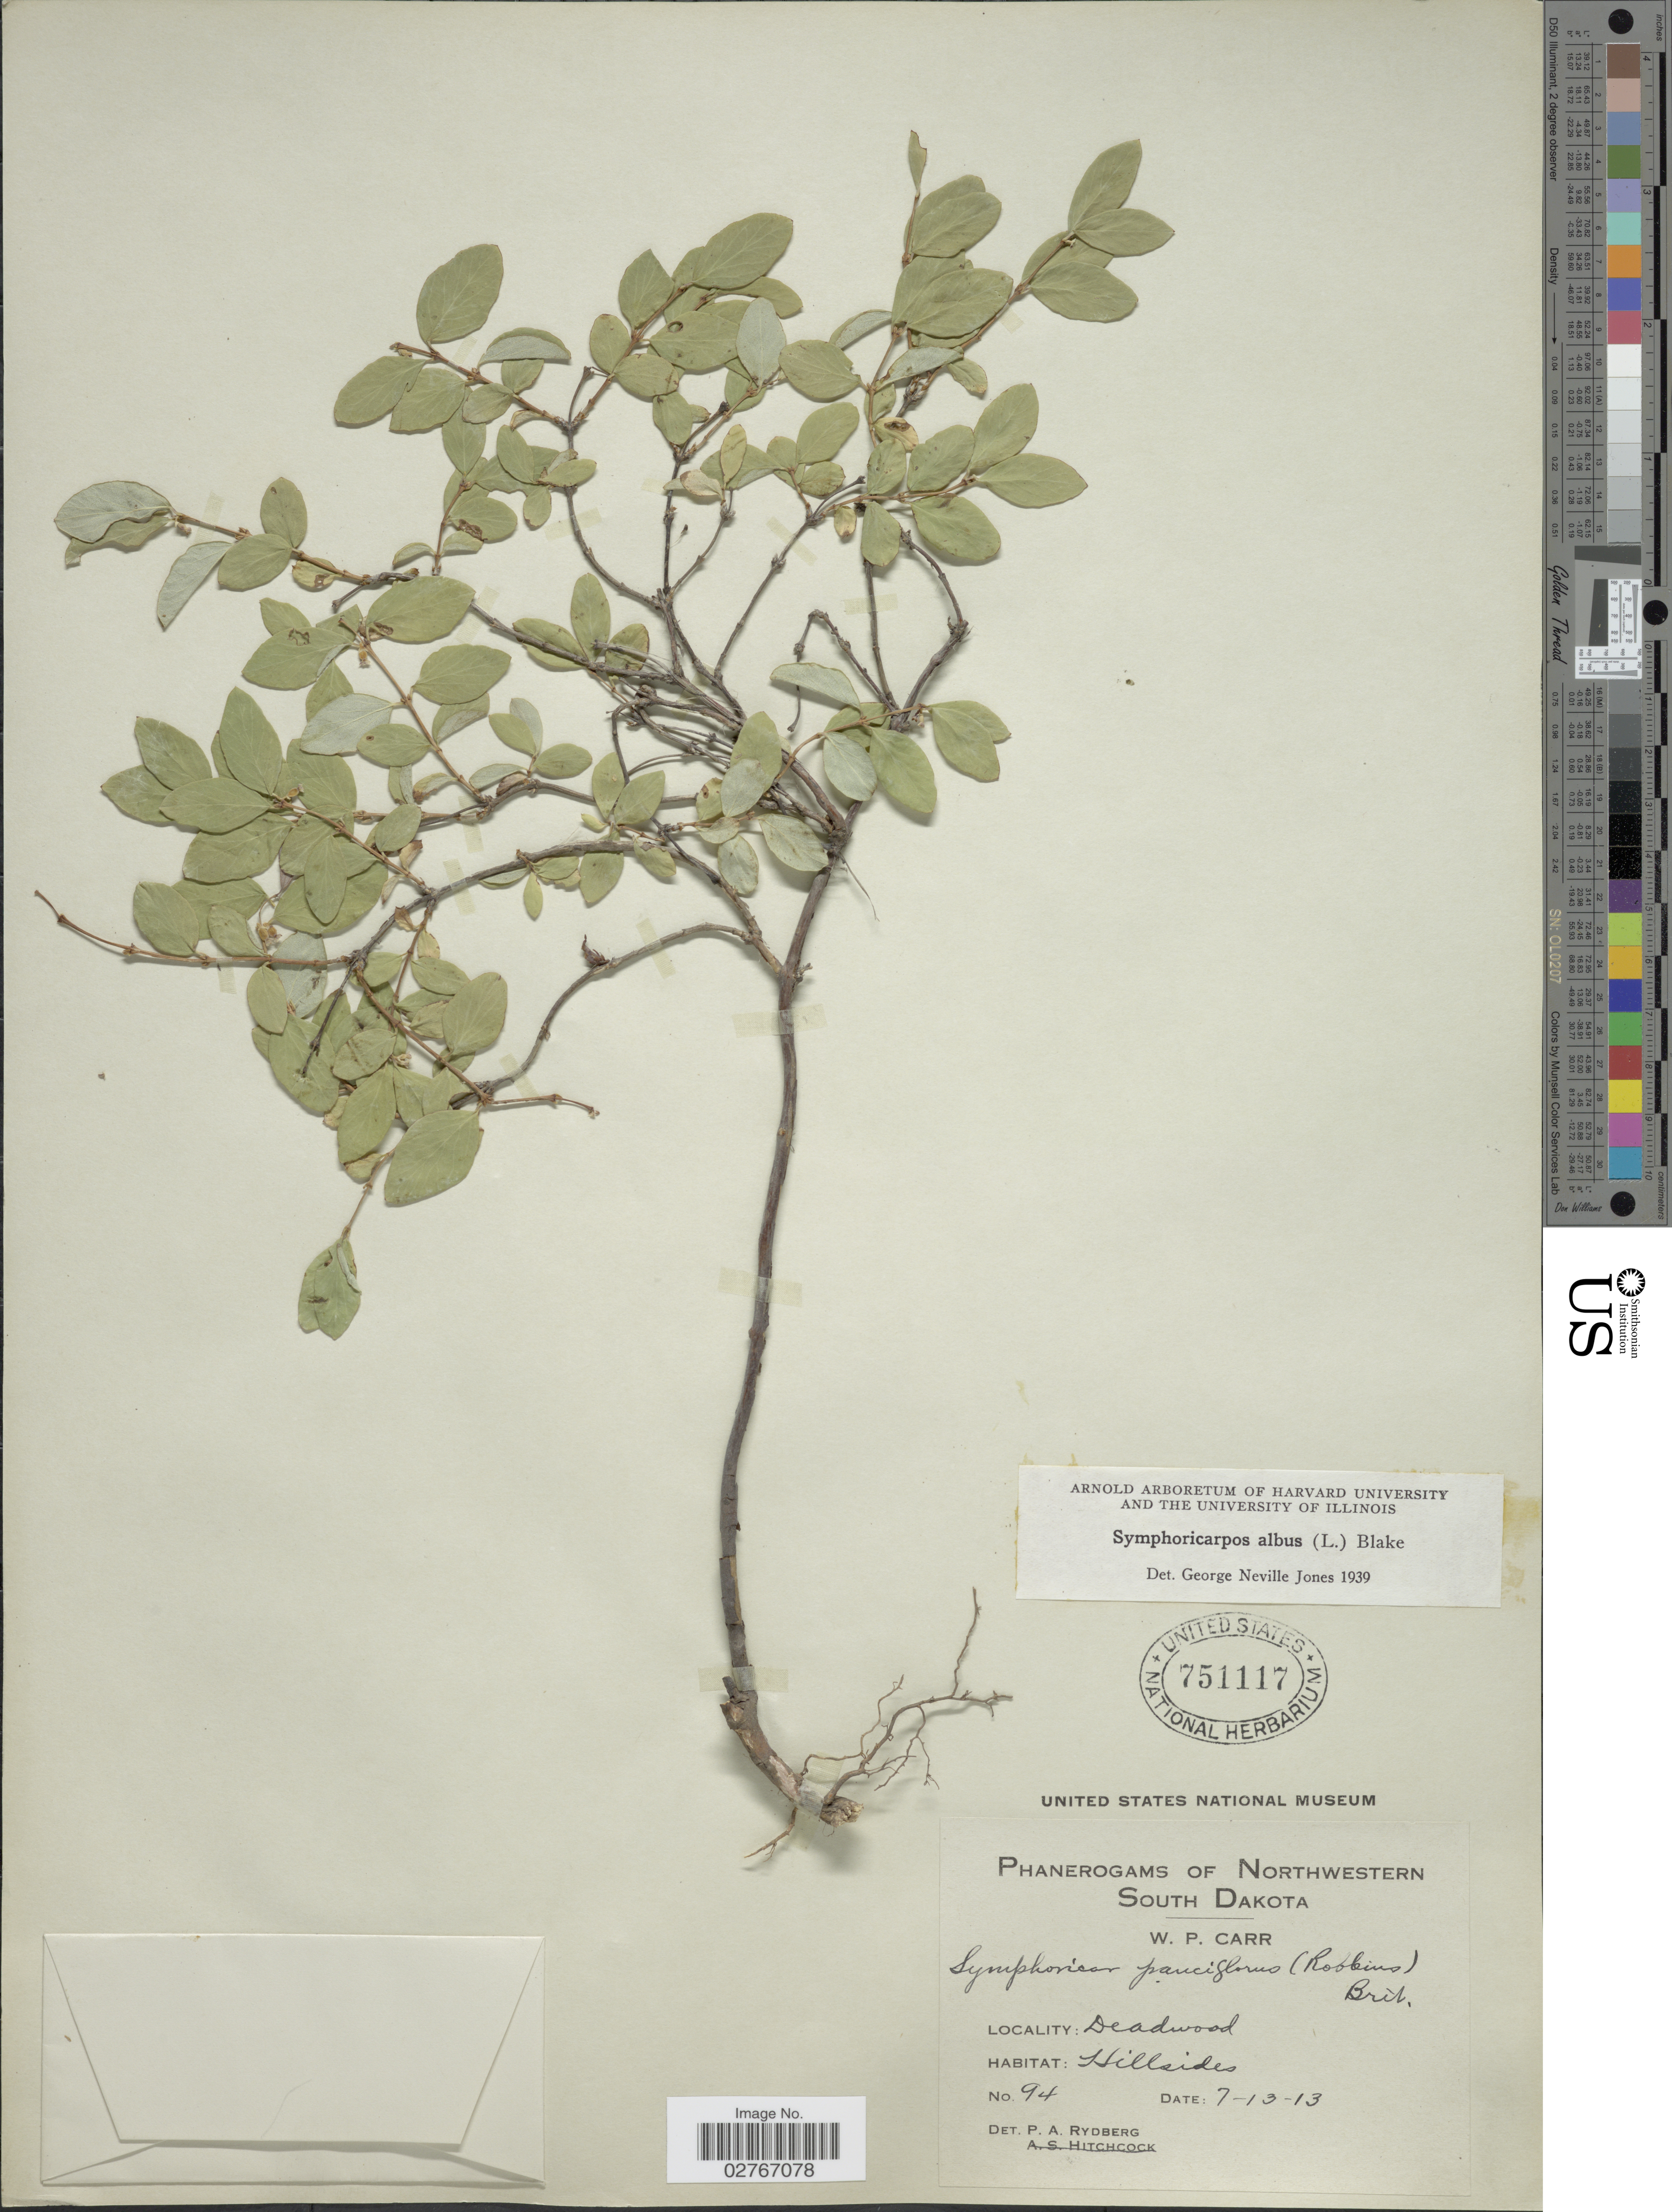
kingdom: Plantae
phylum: Tracheophyta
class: Magnoliopsida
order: Dipsacales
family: Caprifoliaceae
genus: Symphoricarpos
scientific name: Symphoricarpos albus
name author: (L.) S.F. Blake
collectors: W. Carr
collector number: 94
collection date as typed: Transcribed d/m/y: 13/7/13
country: United States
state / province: South Dakota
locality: Northwestern South Dakota, Deadwood.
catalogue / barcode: US 751117